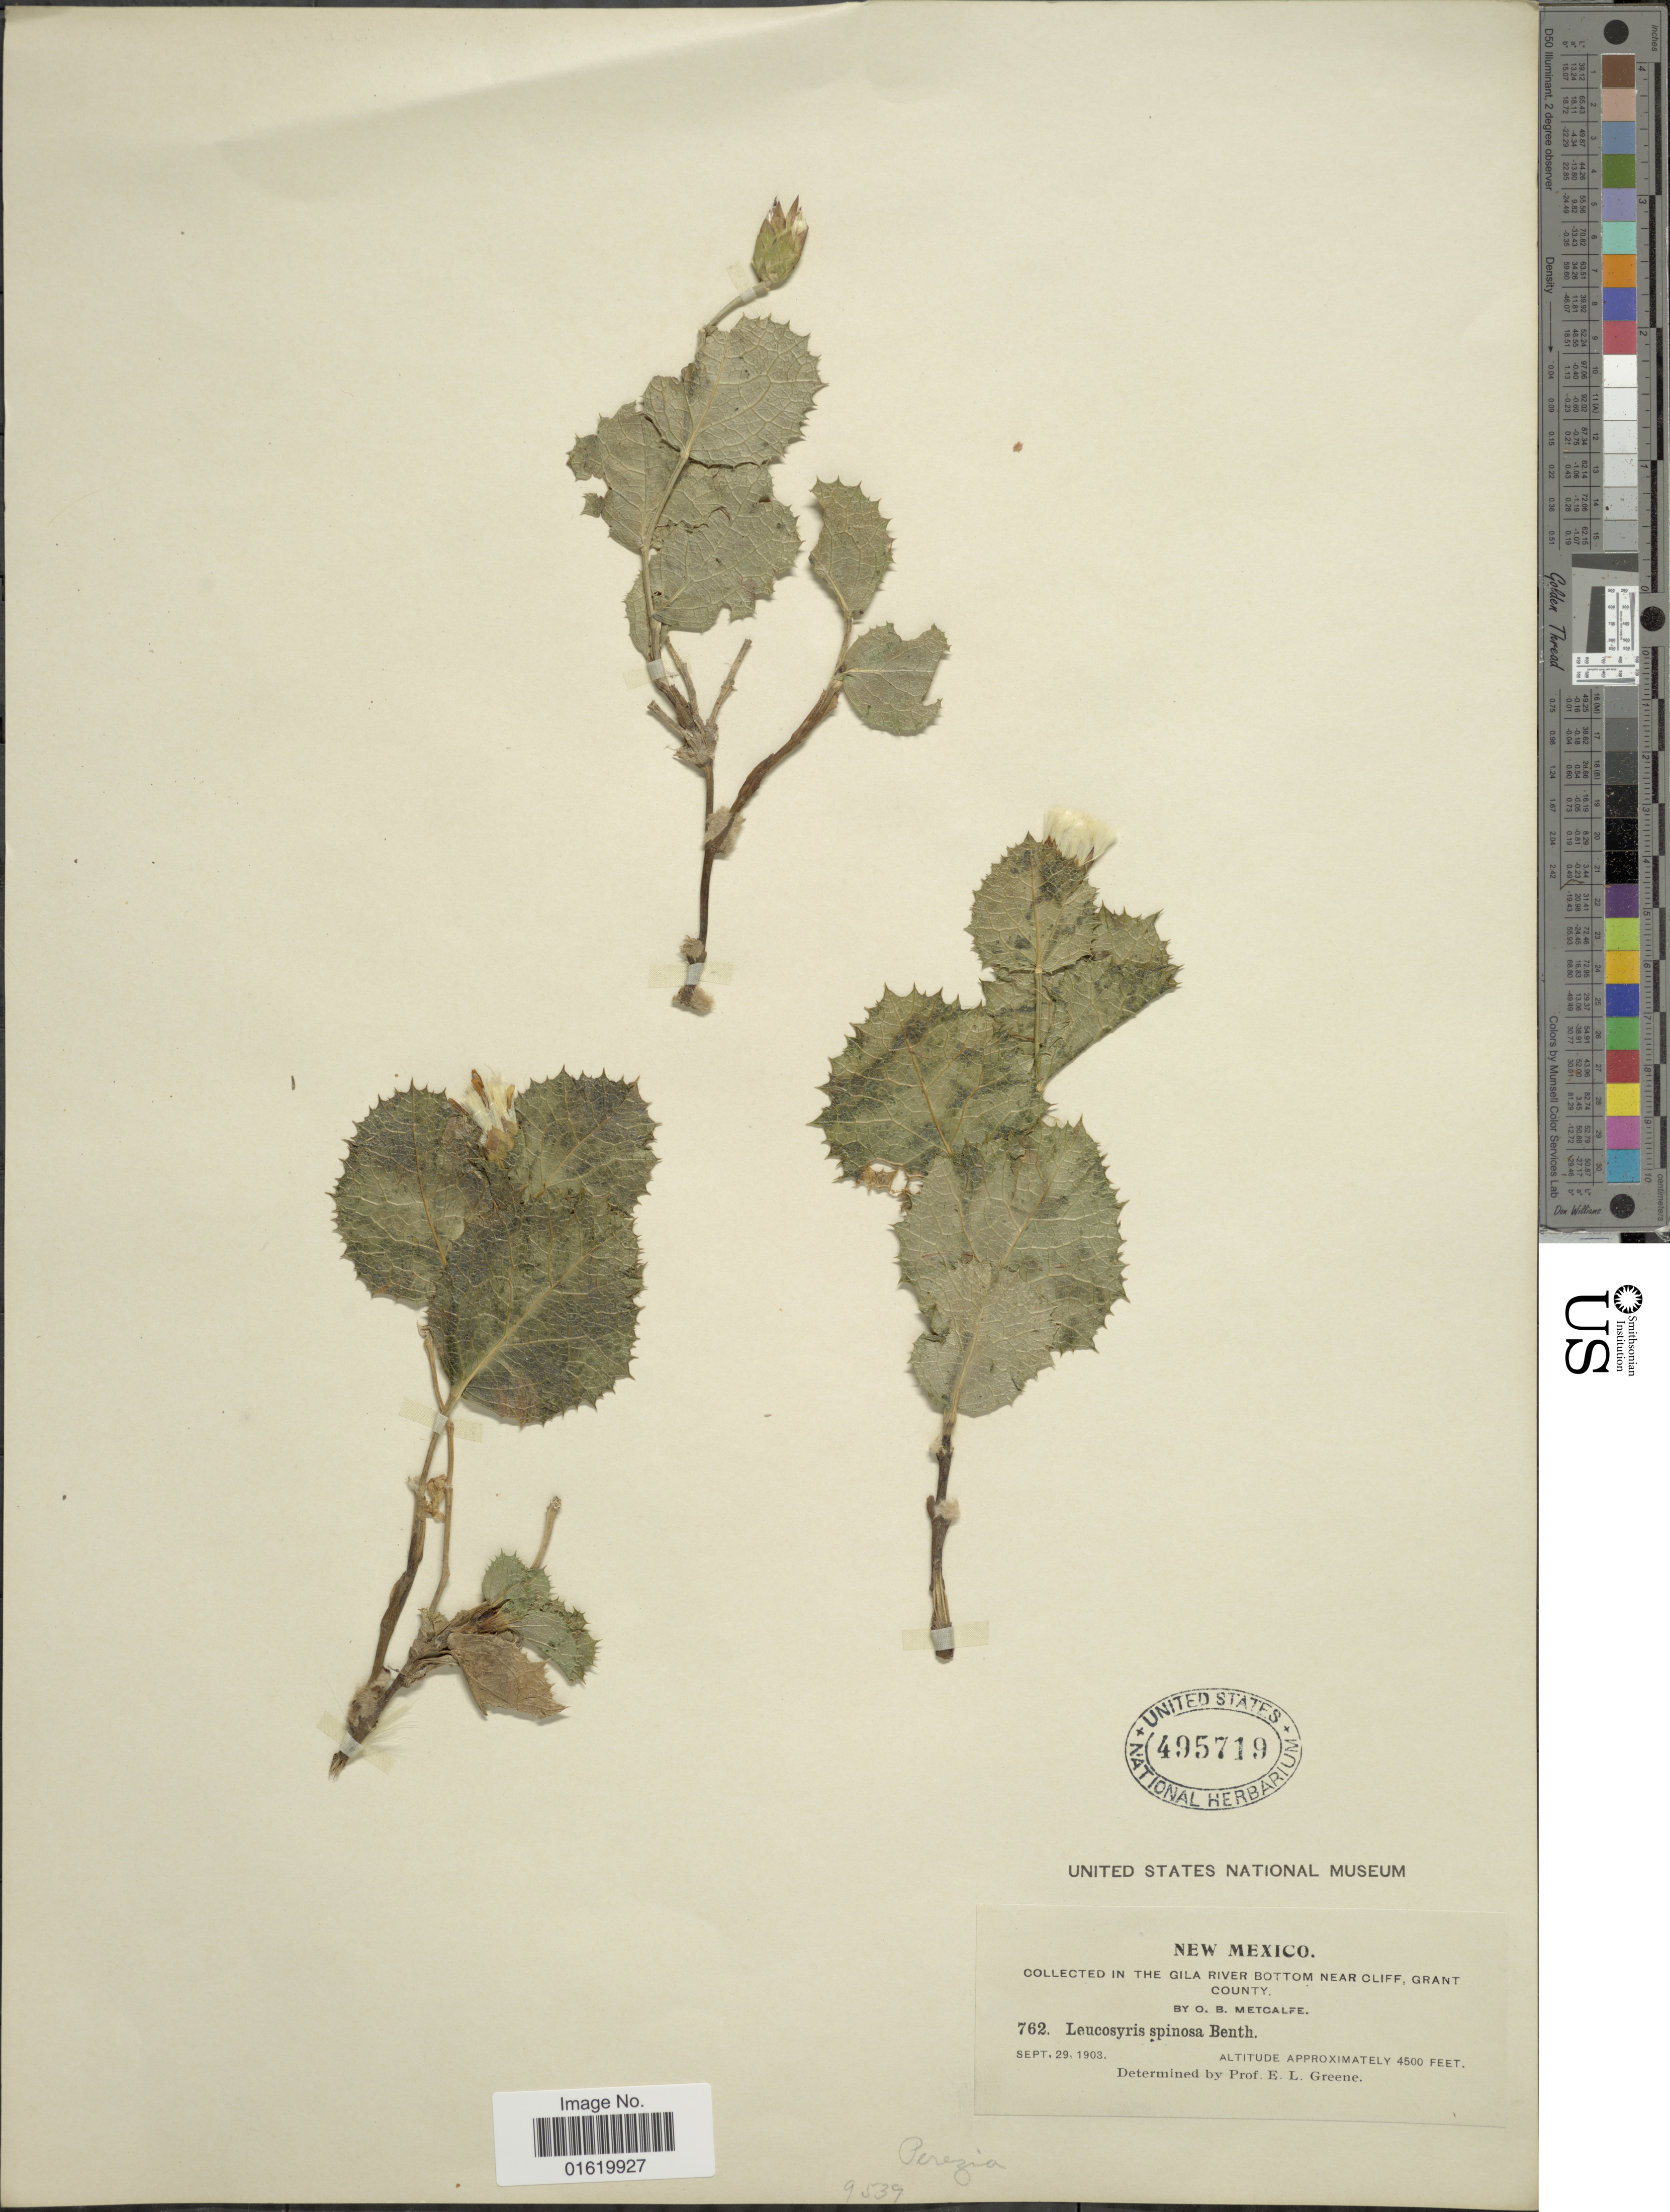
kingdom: Plantae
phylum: Tracheophyta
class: Magnoliopsida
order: Asterales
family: Asteraceae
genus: Acourtia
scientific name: Acourtia nana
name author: (A. Gray) Reveal & R.M. King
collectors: O. B. Metcalfe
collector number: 762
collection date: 1903-09-29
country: United States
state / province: New Mexico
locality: In the Gila River Bottom near Cliff, Grant County.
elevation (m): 1372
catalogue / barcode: US 495719